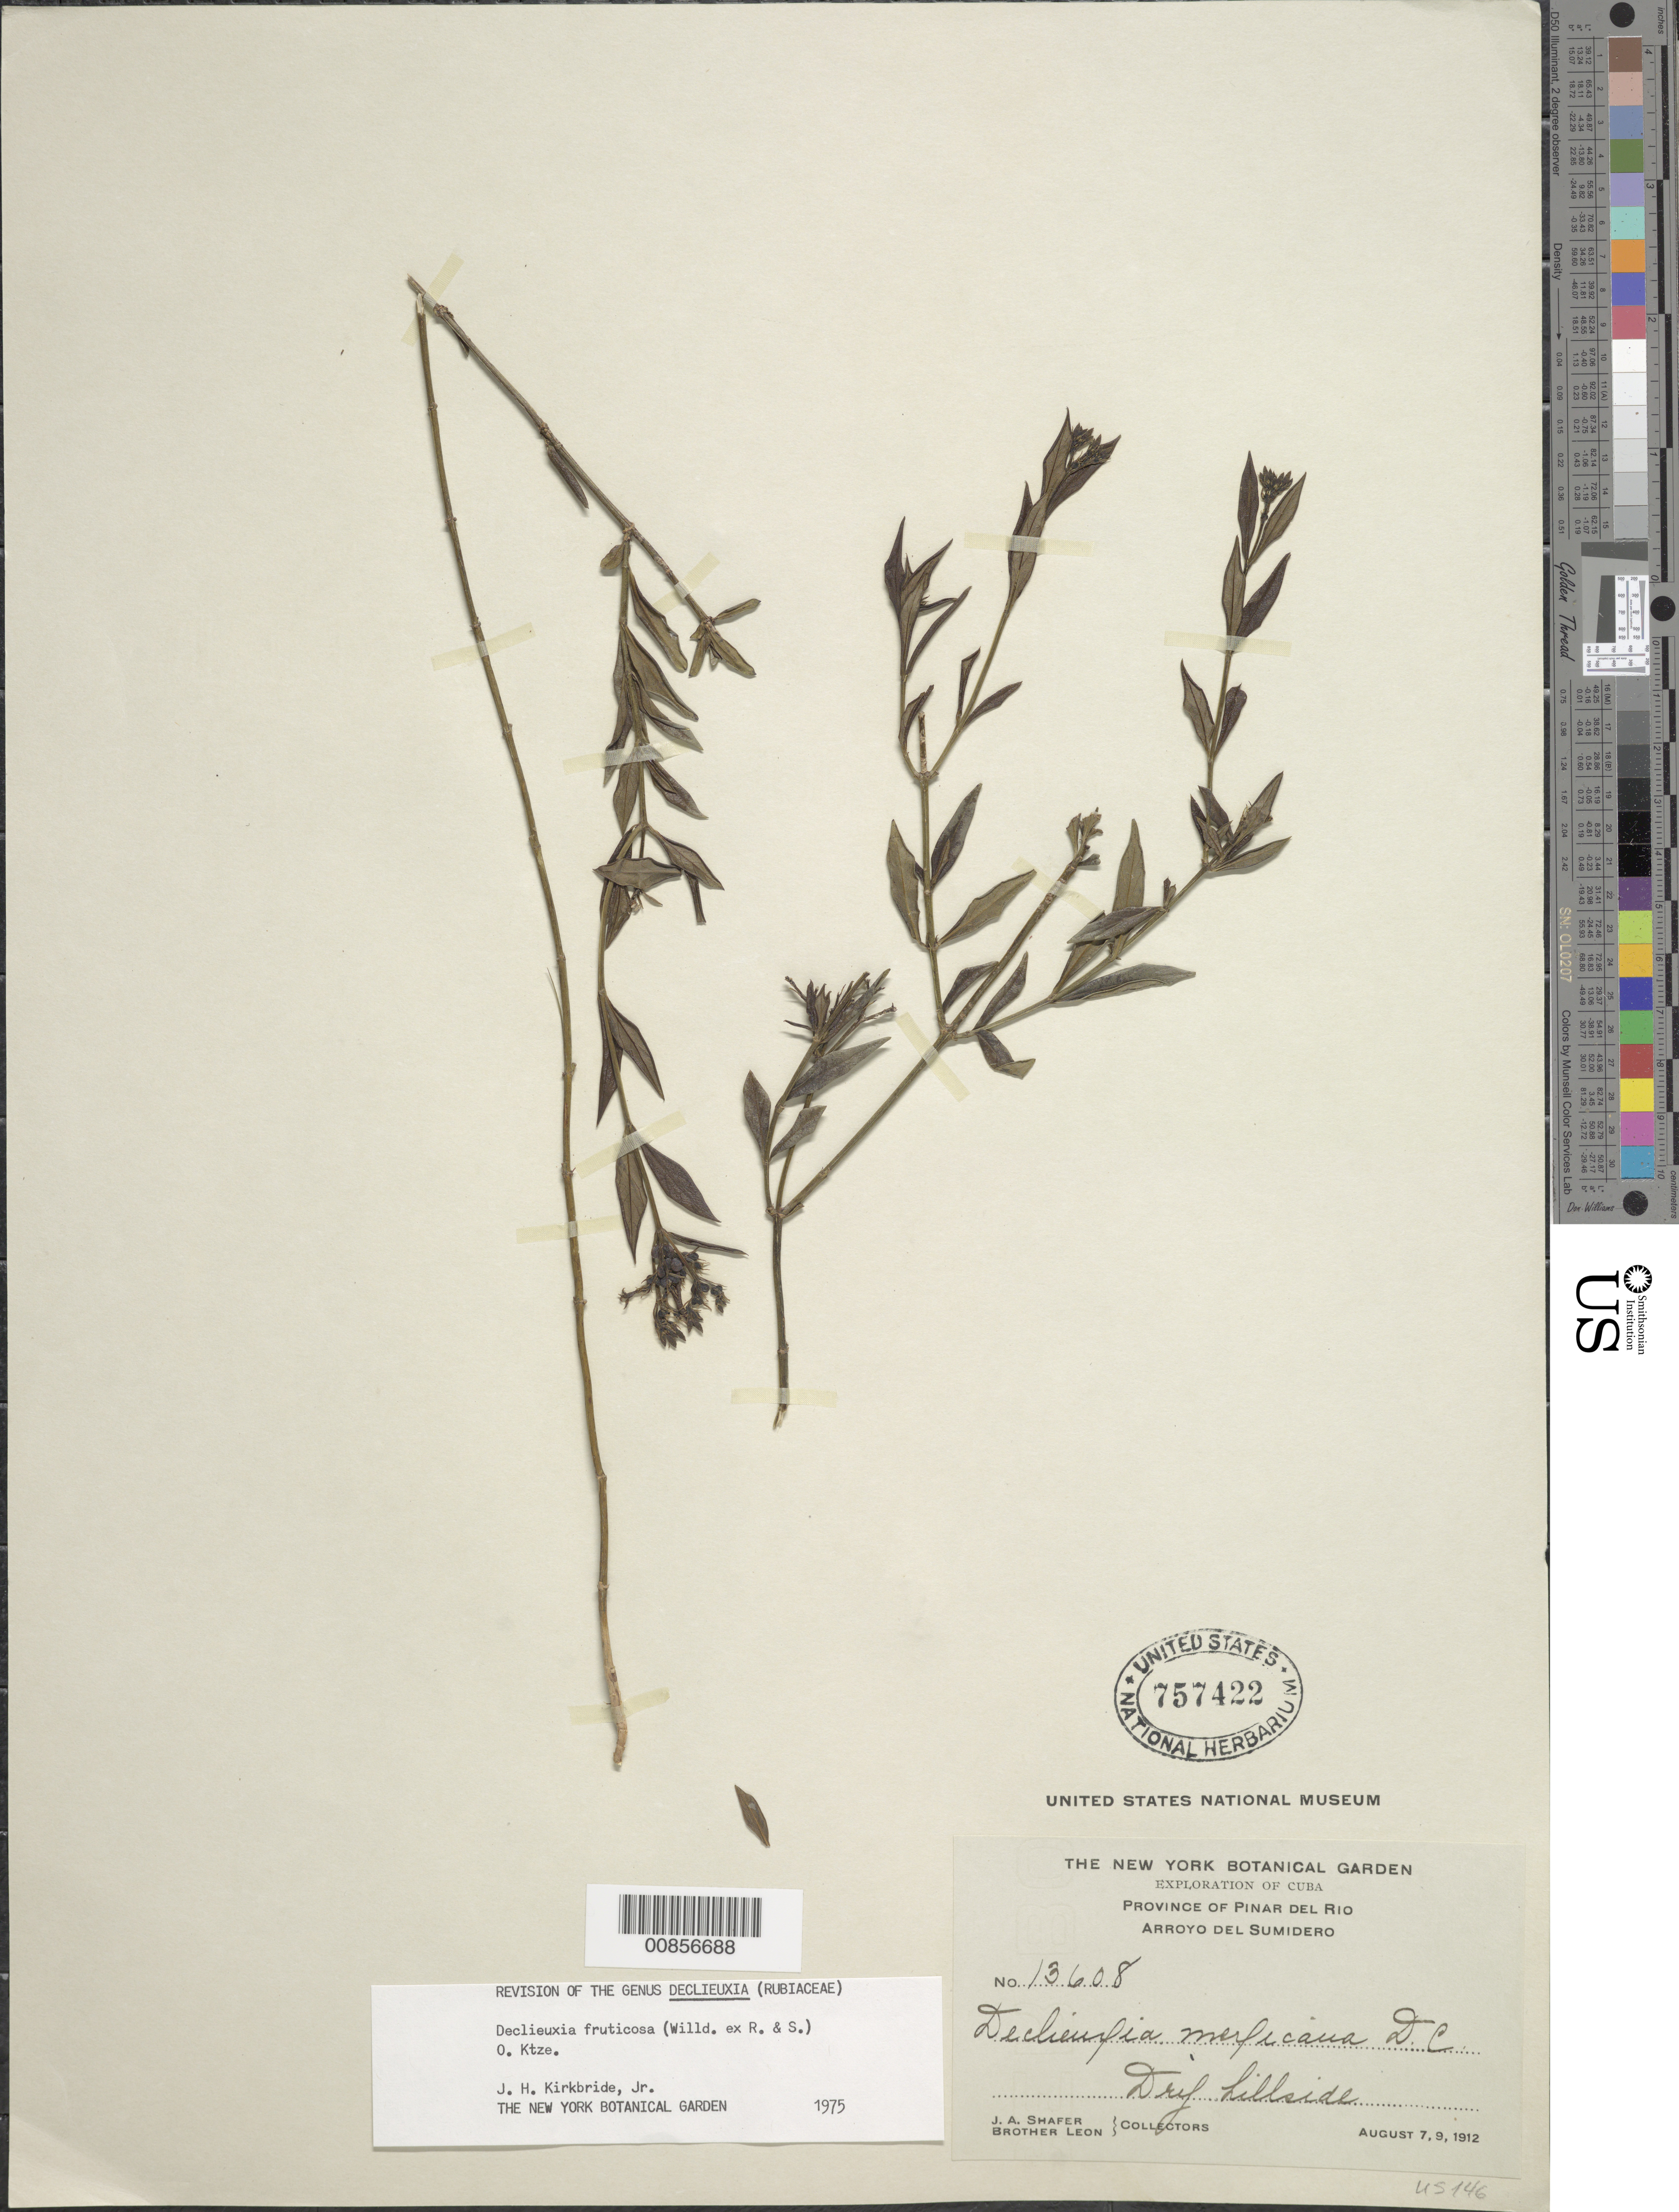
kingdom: Plantae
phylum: Tracheophyta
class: Magnoliopsida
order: Gentianales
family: Rubiaceae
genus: Declieuxia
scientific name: Declieuxia fruticosa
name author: (Willd. ex Roem. & Schult.) Kuntze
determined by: Kirkbride, J. H.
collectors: J. A. Shafer & Bro. León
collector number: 13608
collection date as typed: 07 Aug 1912 and 09 Aug 1912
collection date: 1912-08-07,1912-08-09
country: Cuba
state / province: Pinar del Río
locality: Arroyo del Sumidero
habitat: Dry hillside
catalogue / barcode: US 757422